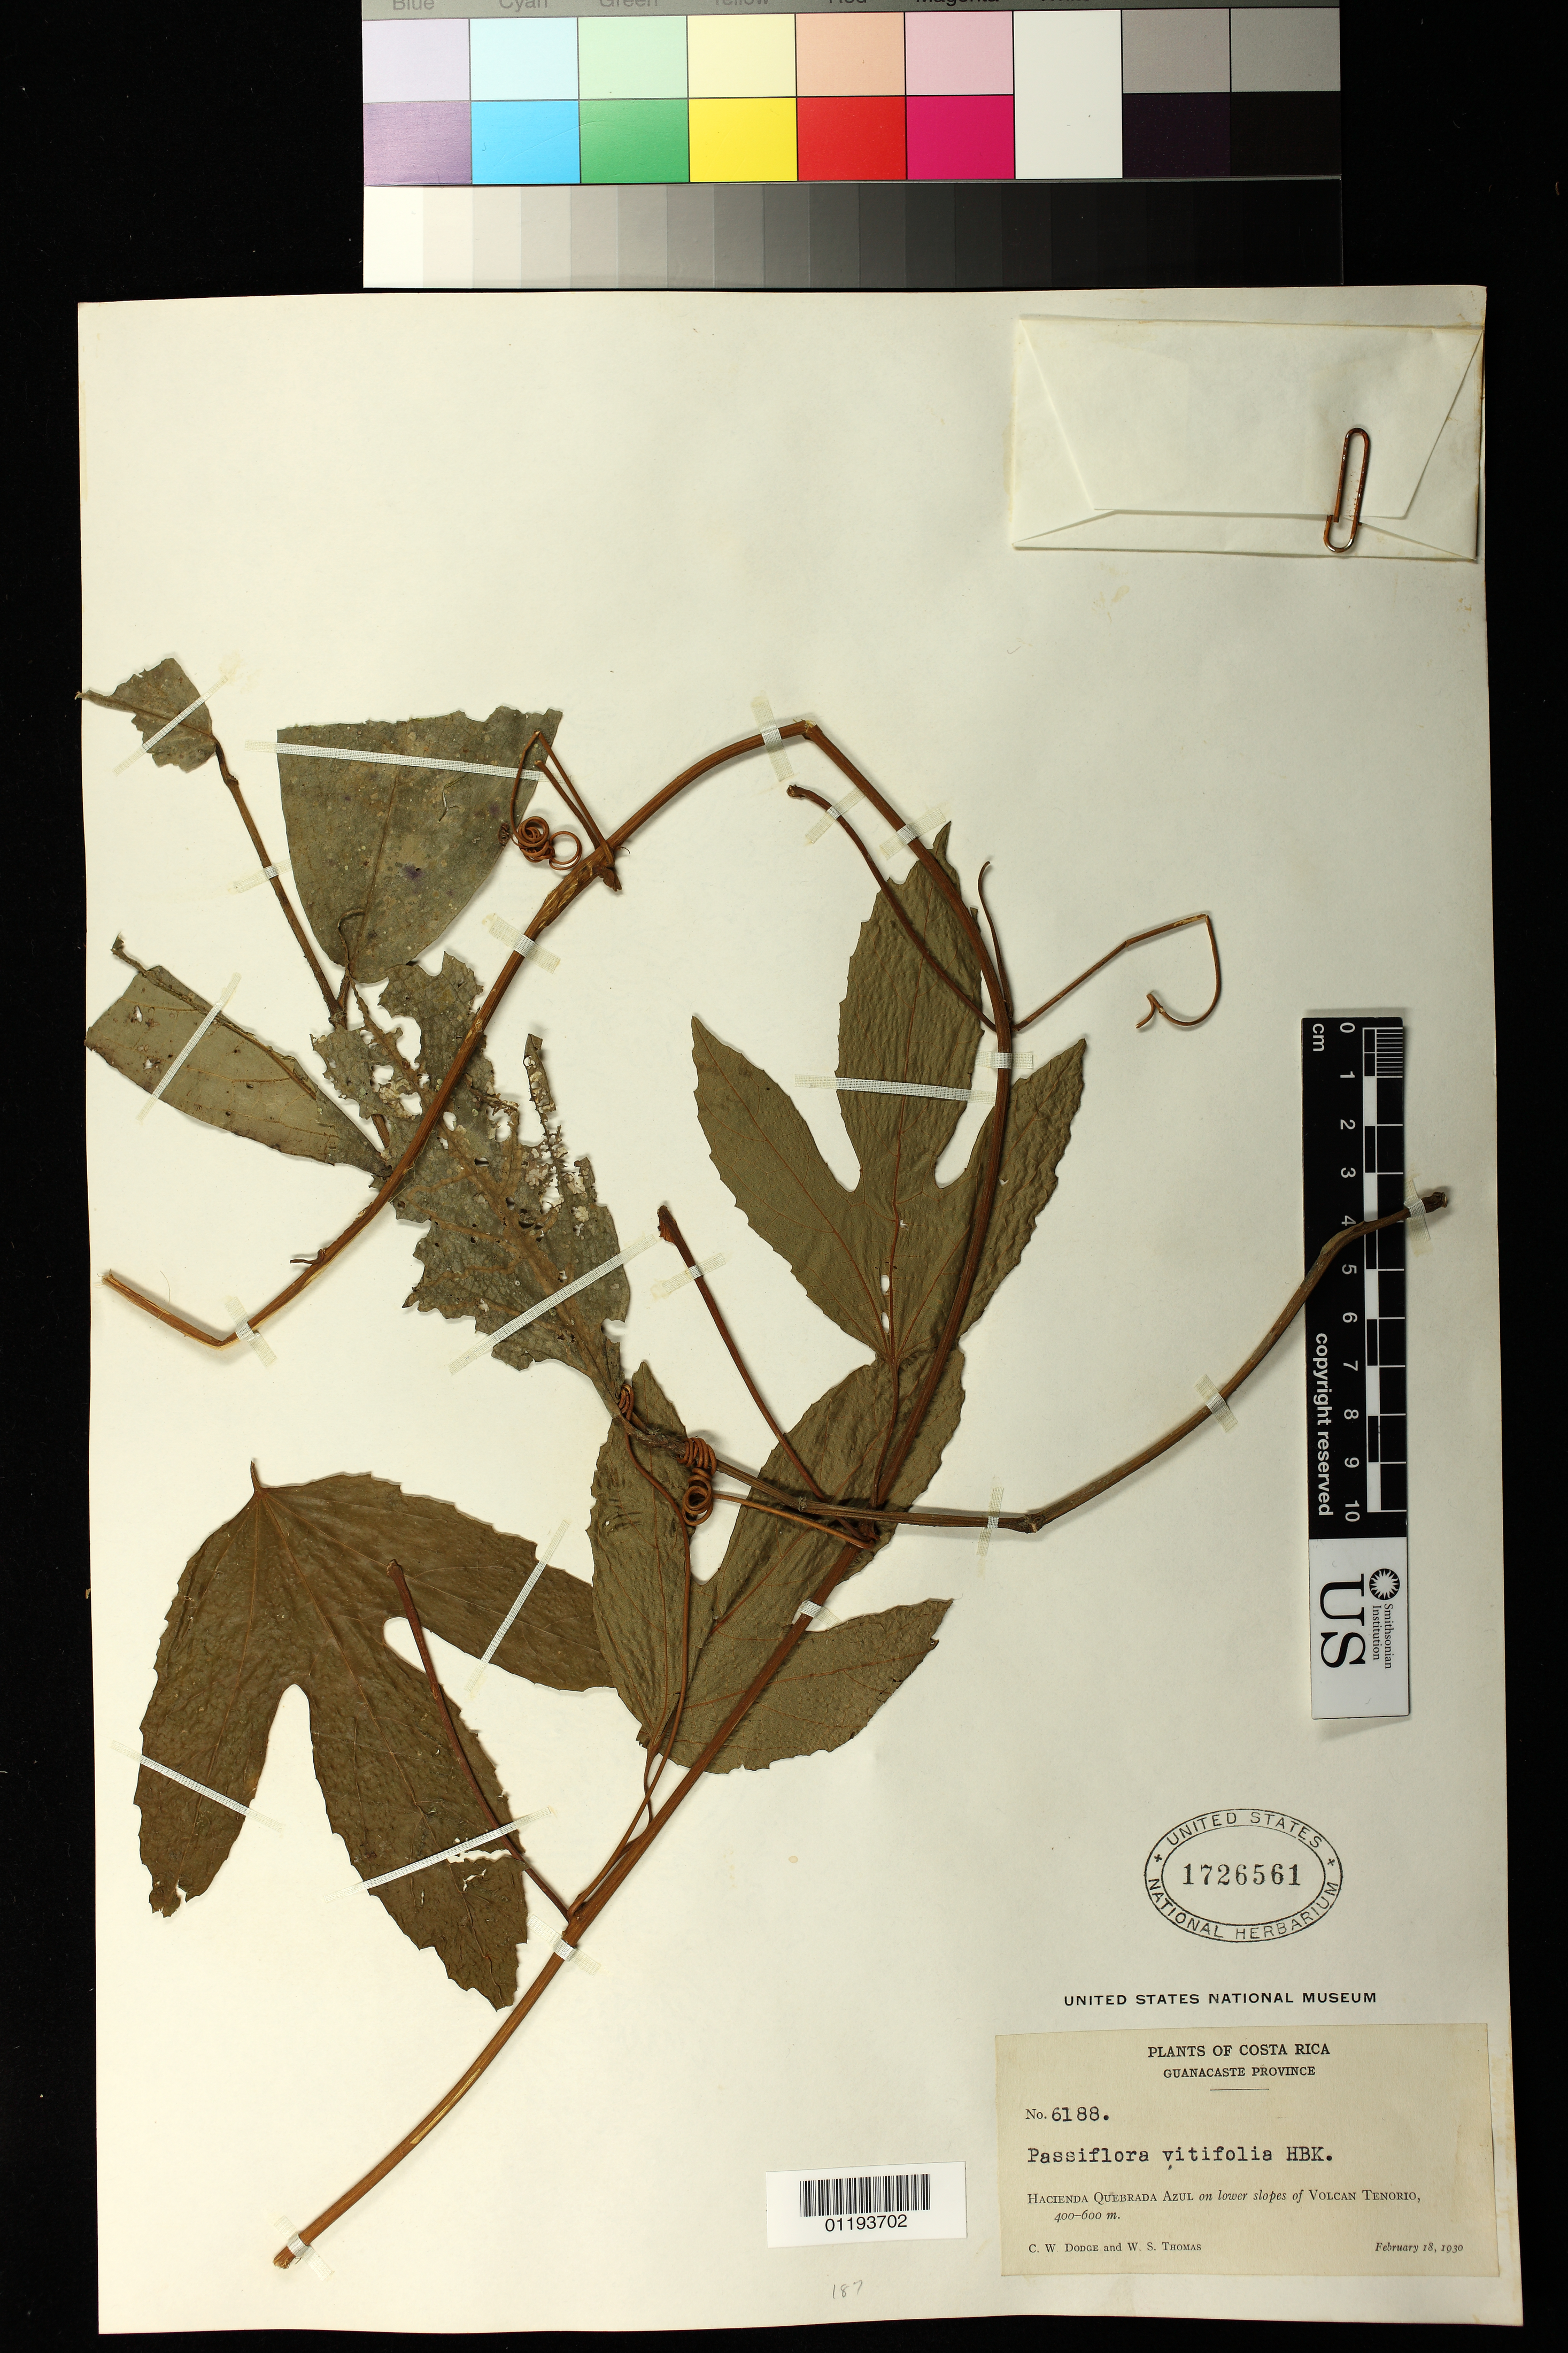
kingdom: Plantae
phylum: Tracheophyta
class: Magnoliopsida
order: Malpighiales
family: Passifloraceae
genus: Passiflora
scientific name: Passiflora vitifolia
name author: Kunth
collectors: C. Dodge & W. S. Thomas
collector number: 6188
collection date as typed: Feb 18 1930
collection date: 1930-02-18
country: Costa Rica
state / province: Guanacaste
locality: Guanacaste Province: Hacienda Quebrada Azul on lower slopes of Volcan Tenorio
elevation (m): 400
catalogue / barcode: US 1726561